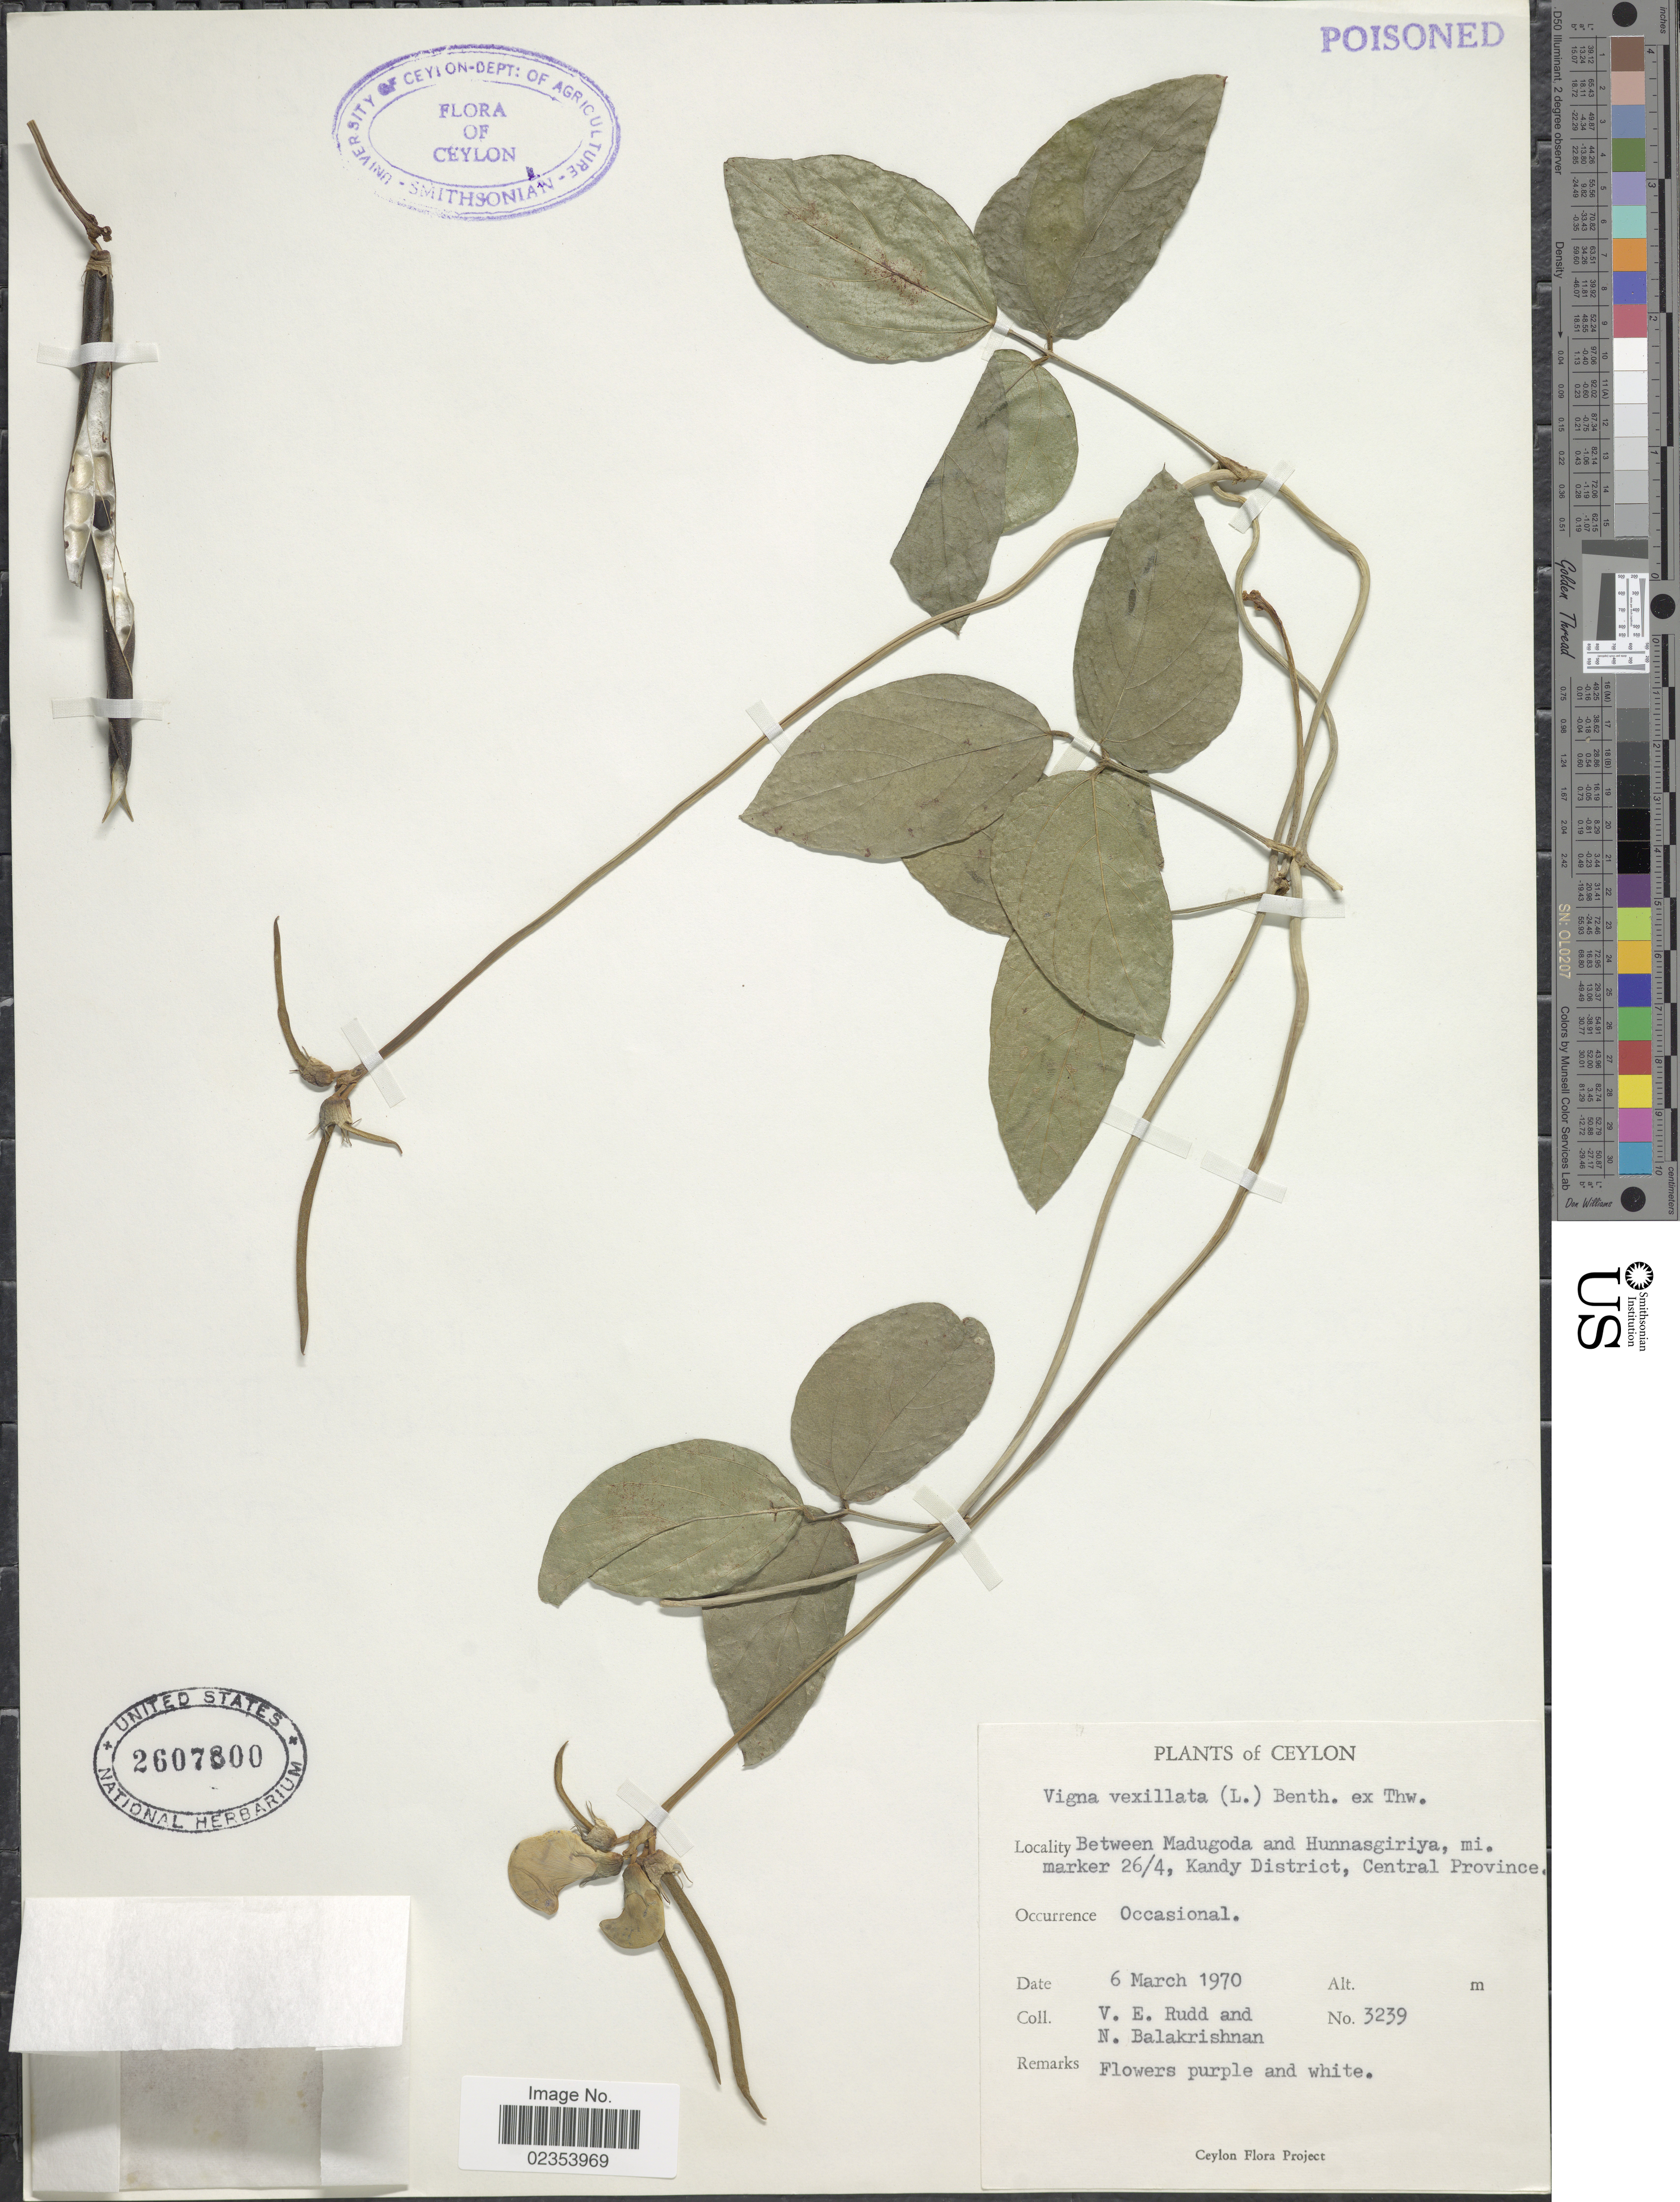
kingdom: Plantae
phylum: Tracheophyta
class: Magnoliopsida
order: Fabales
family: Fabaceae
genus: Vigna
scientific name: Vigna vexillata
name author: (L.) A. Rich.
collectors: V. E. Rudd & N. Balakrishnan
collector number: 3239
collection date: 1970-03-06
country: Sri Lanka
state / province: Central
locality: Ceylon. Between Madugoda and Hunnasgiriya, mi. marker 26/4, Kandy District, Central Province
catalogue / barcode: US 2607800